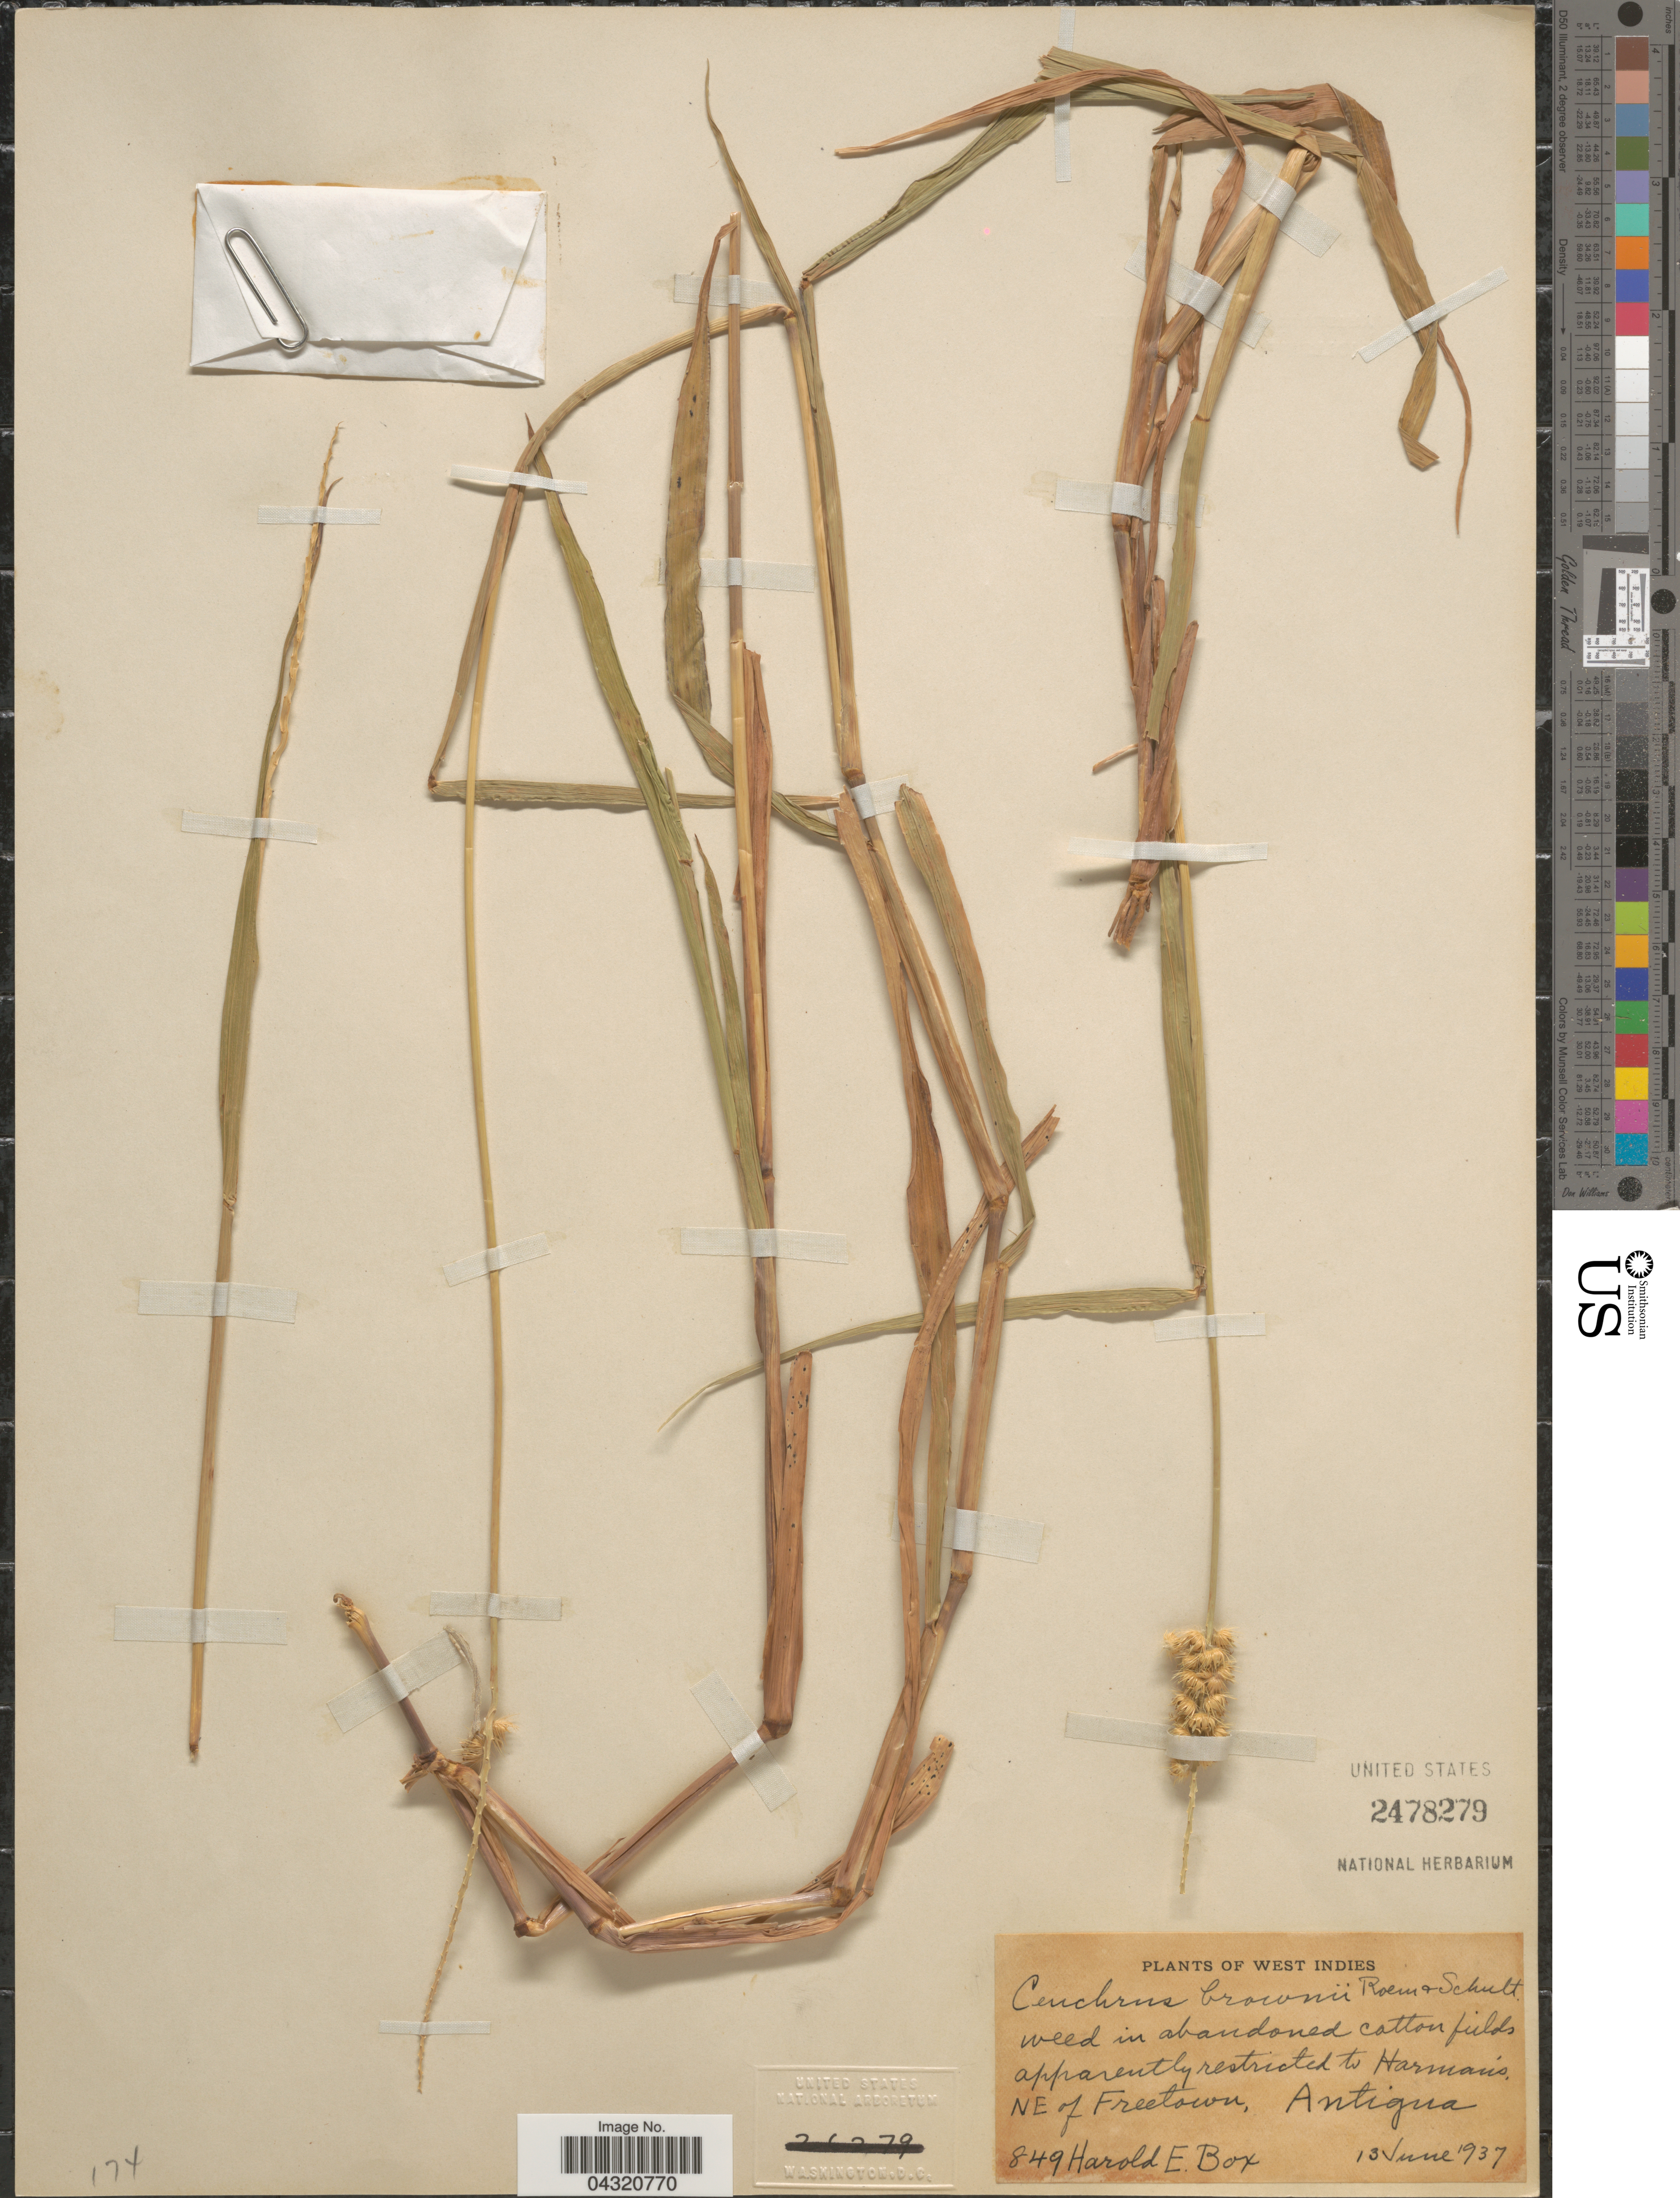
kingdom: Plantae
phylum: Tracheophyta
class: Liliopsida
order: Poales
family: Poaceae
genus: Cenchrus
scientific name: Cenchrus brownii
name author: Roem. & Schult.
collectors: H. E. Box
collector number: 849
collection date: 1937-06-13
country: Antigua and Barbuda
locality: West Indies. Weed in abandoned cotton field appartly restricted to Harman's NE of Freetown, Antigua.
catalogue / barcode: US 2478279